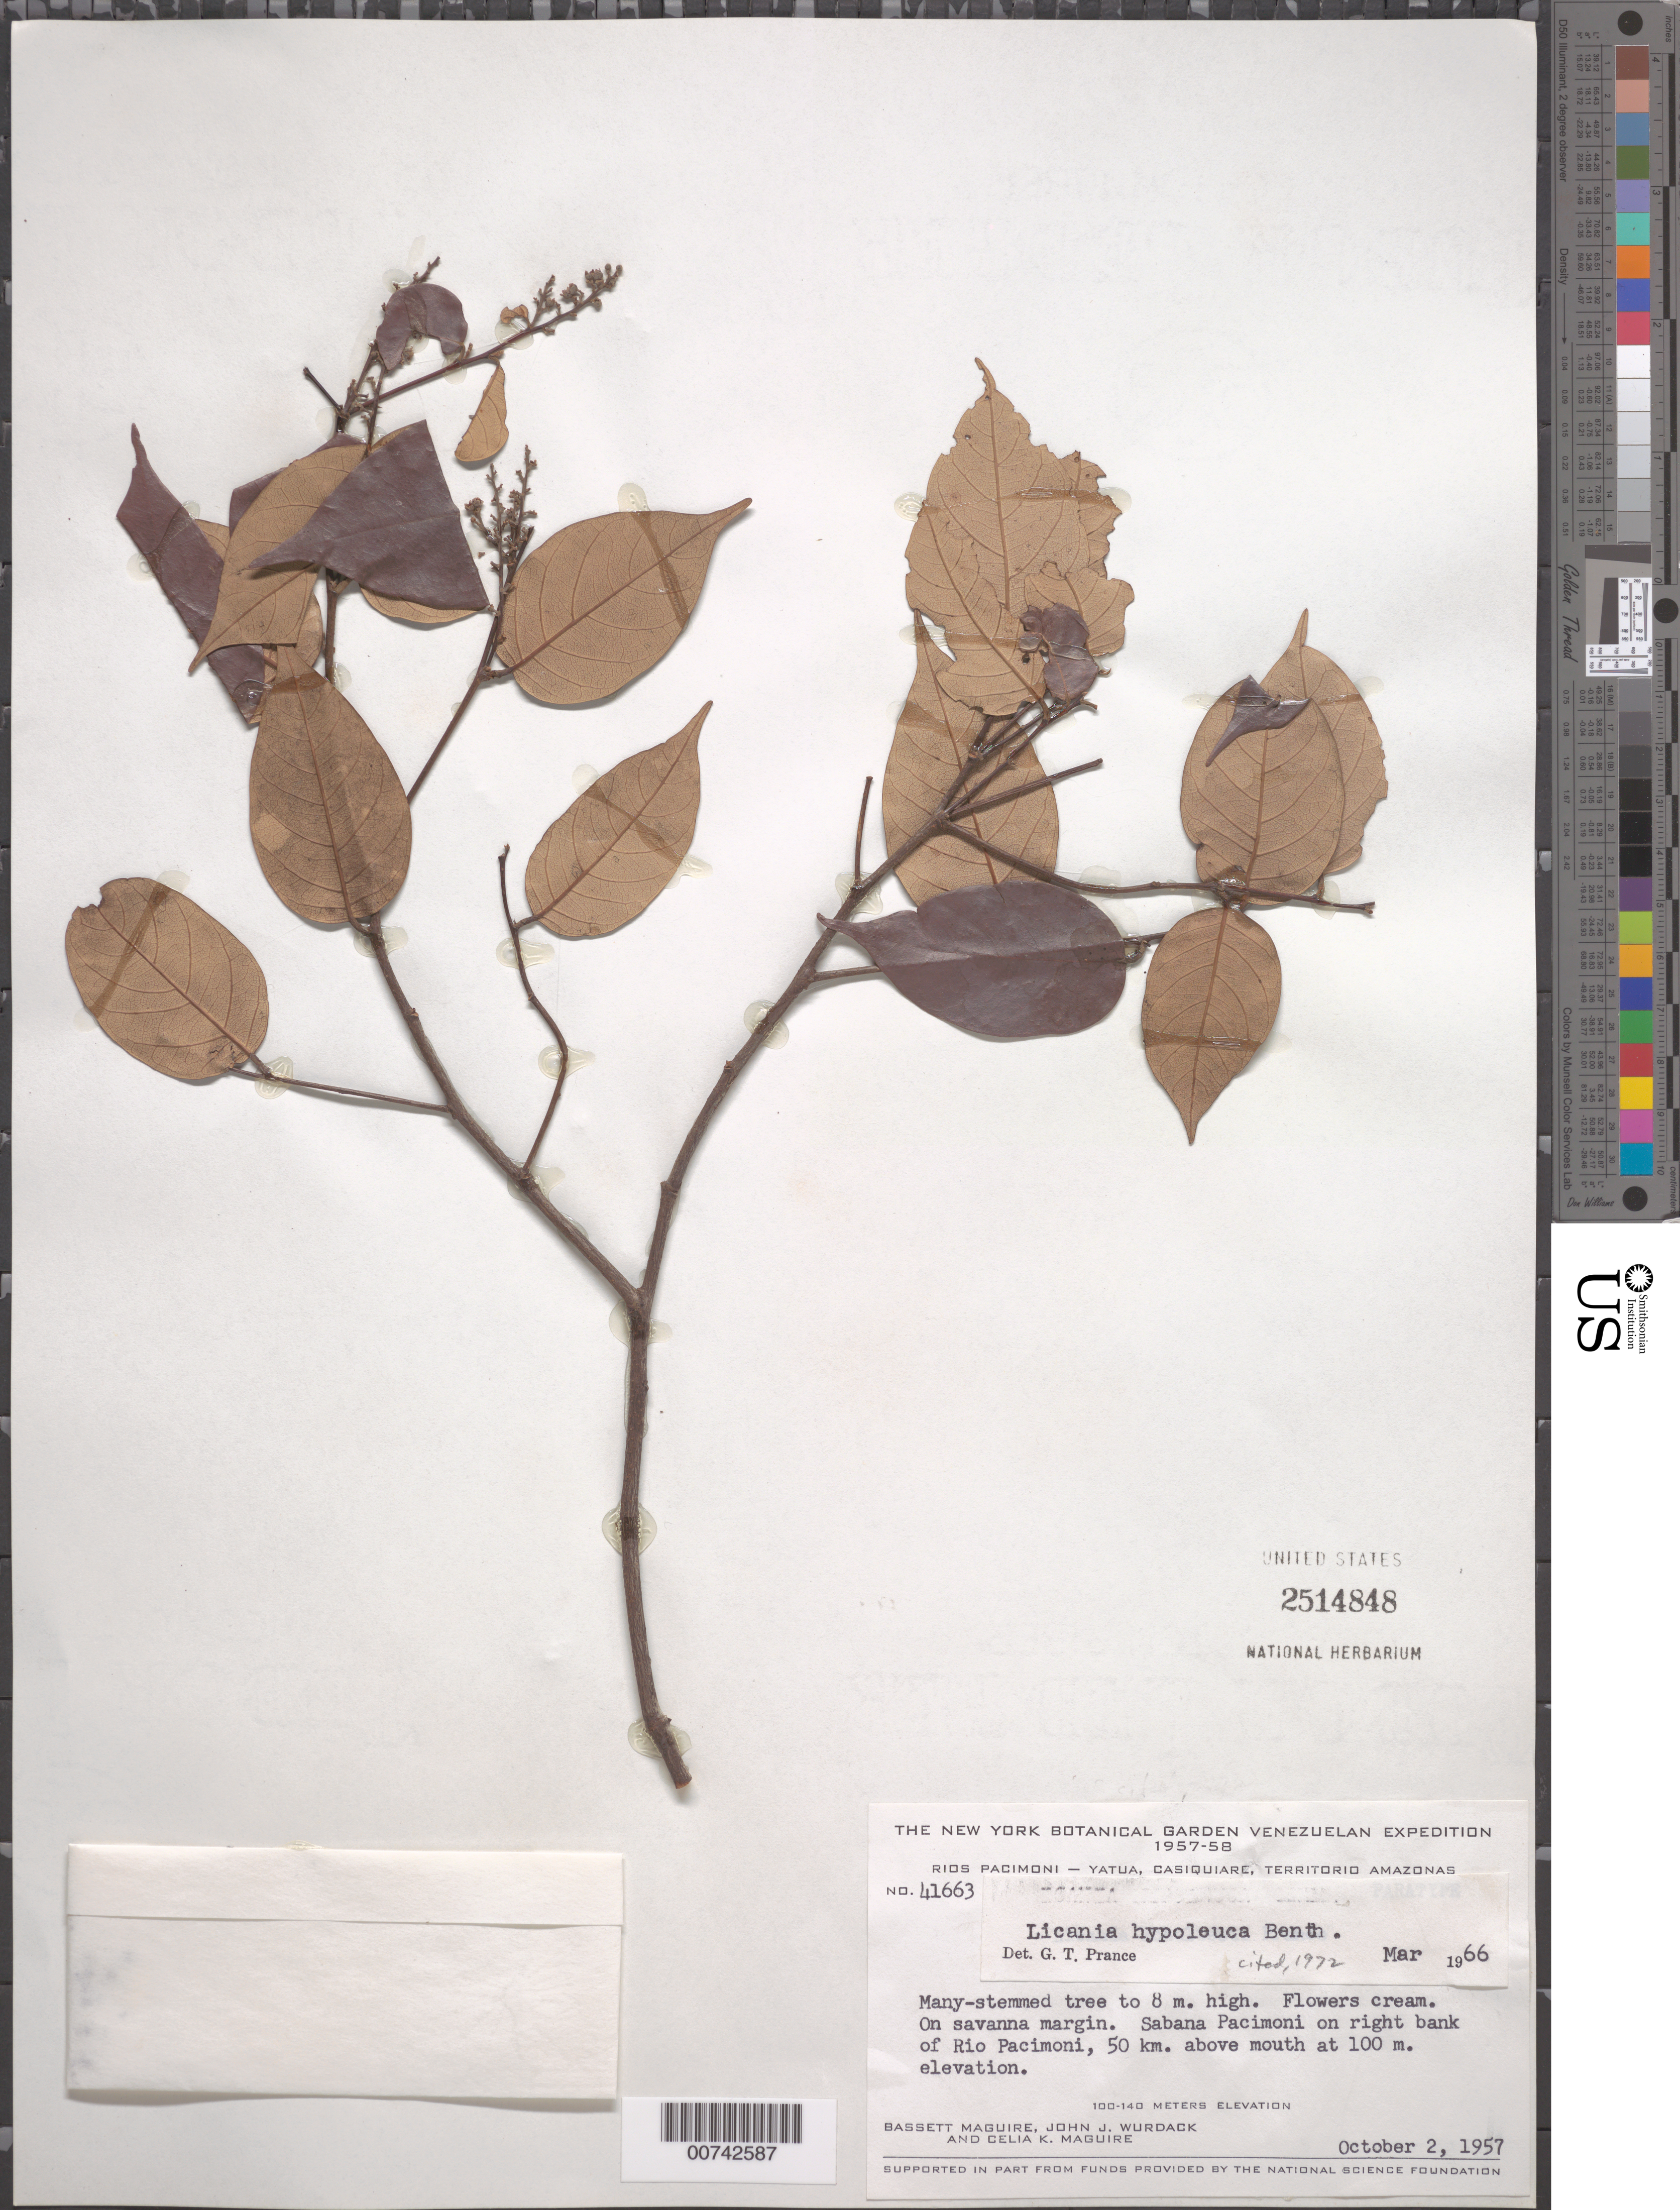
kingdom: Plantae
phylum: Tracheophyta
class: Magnoliopsida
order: Malpighiales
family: Chrysobalanaceae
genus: Licania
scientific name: Licania hypoleuca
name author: Benth.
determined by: Prance, G. T.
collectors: B. Maguire, J. J. Wurdack & C. K. Maguire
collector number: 41663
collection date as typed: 2-Oct-57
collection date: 1957-10-02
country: Venezuela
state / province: Amazonas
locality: Sabana Pacimoni, right back of Río Pacimoni, 50 km above mouth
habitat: Savanna margin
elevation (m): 100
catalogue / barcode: US 2514848